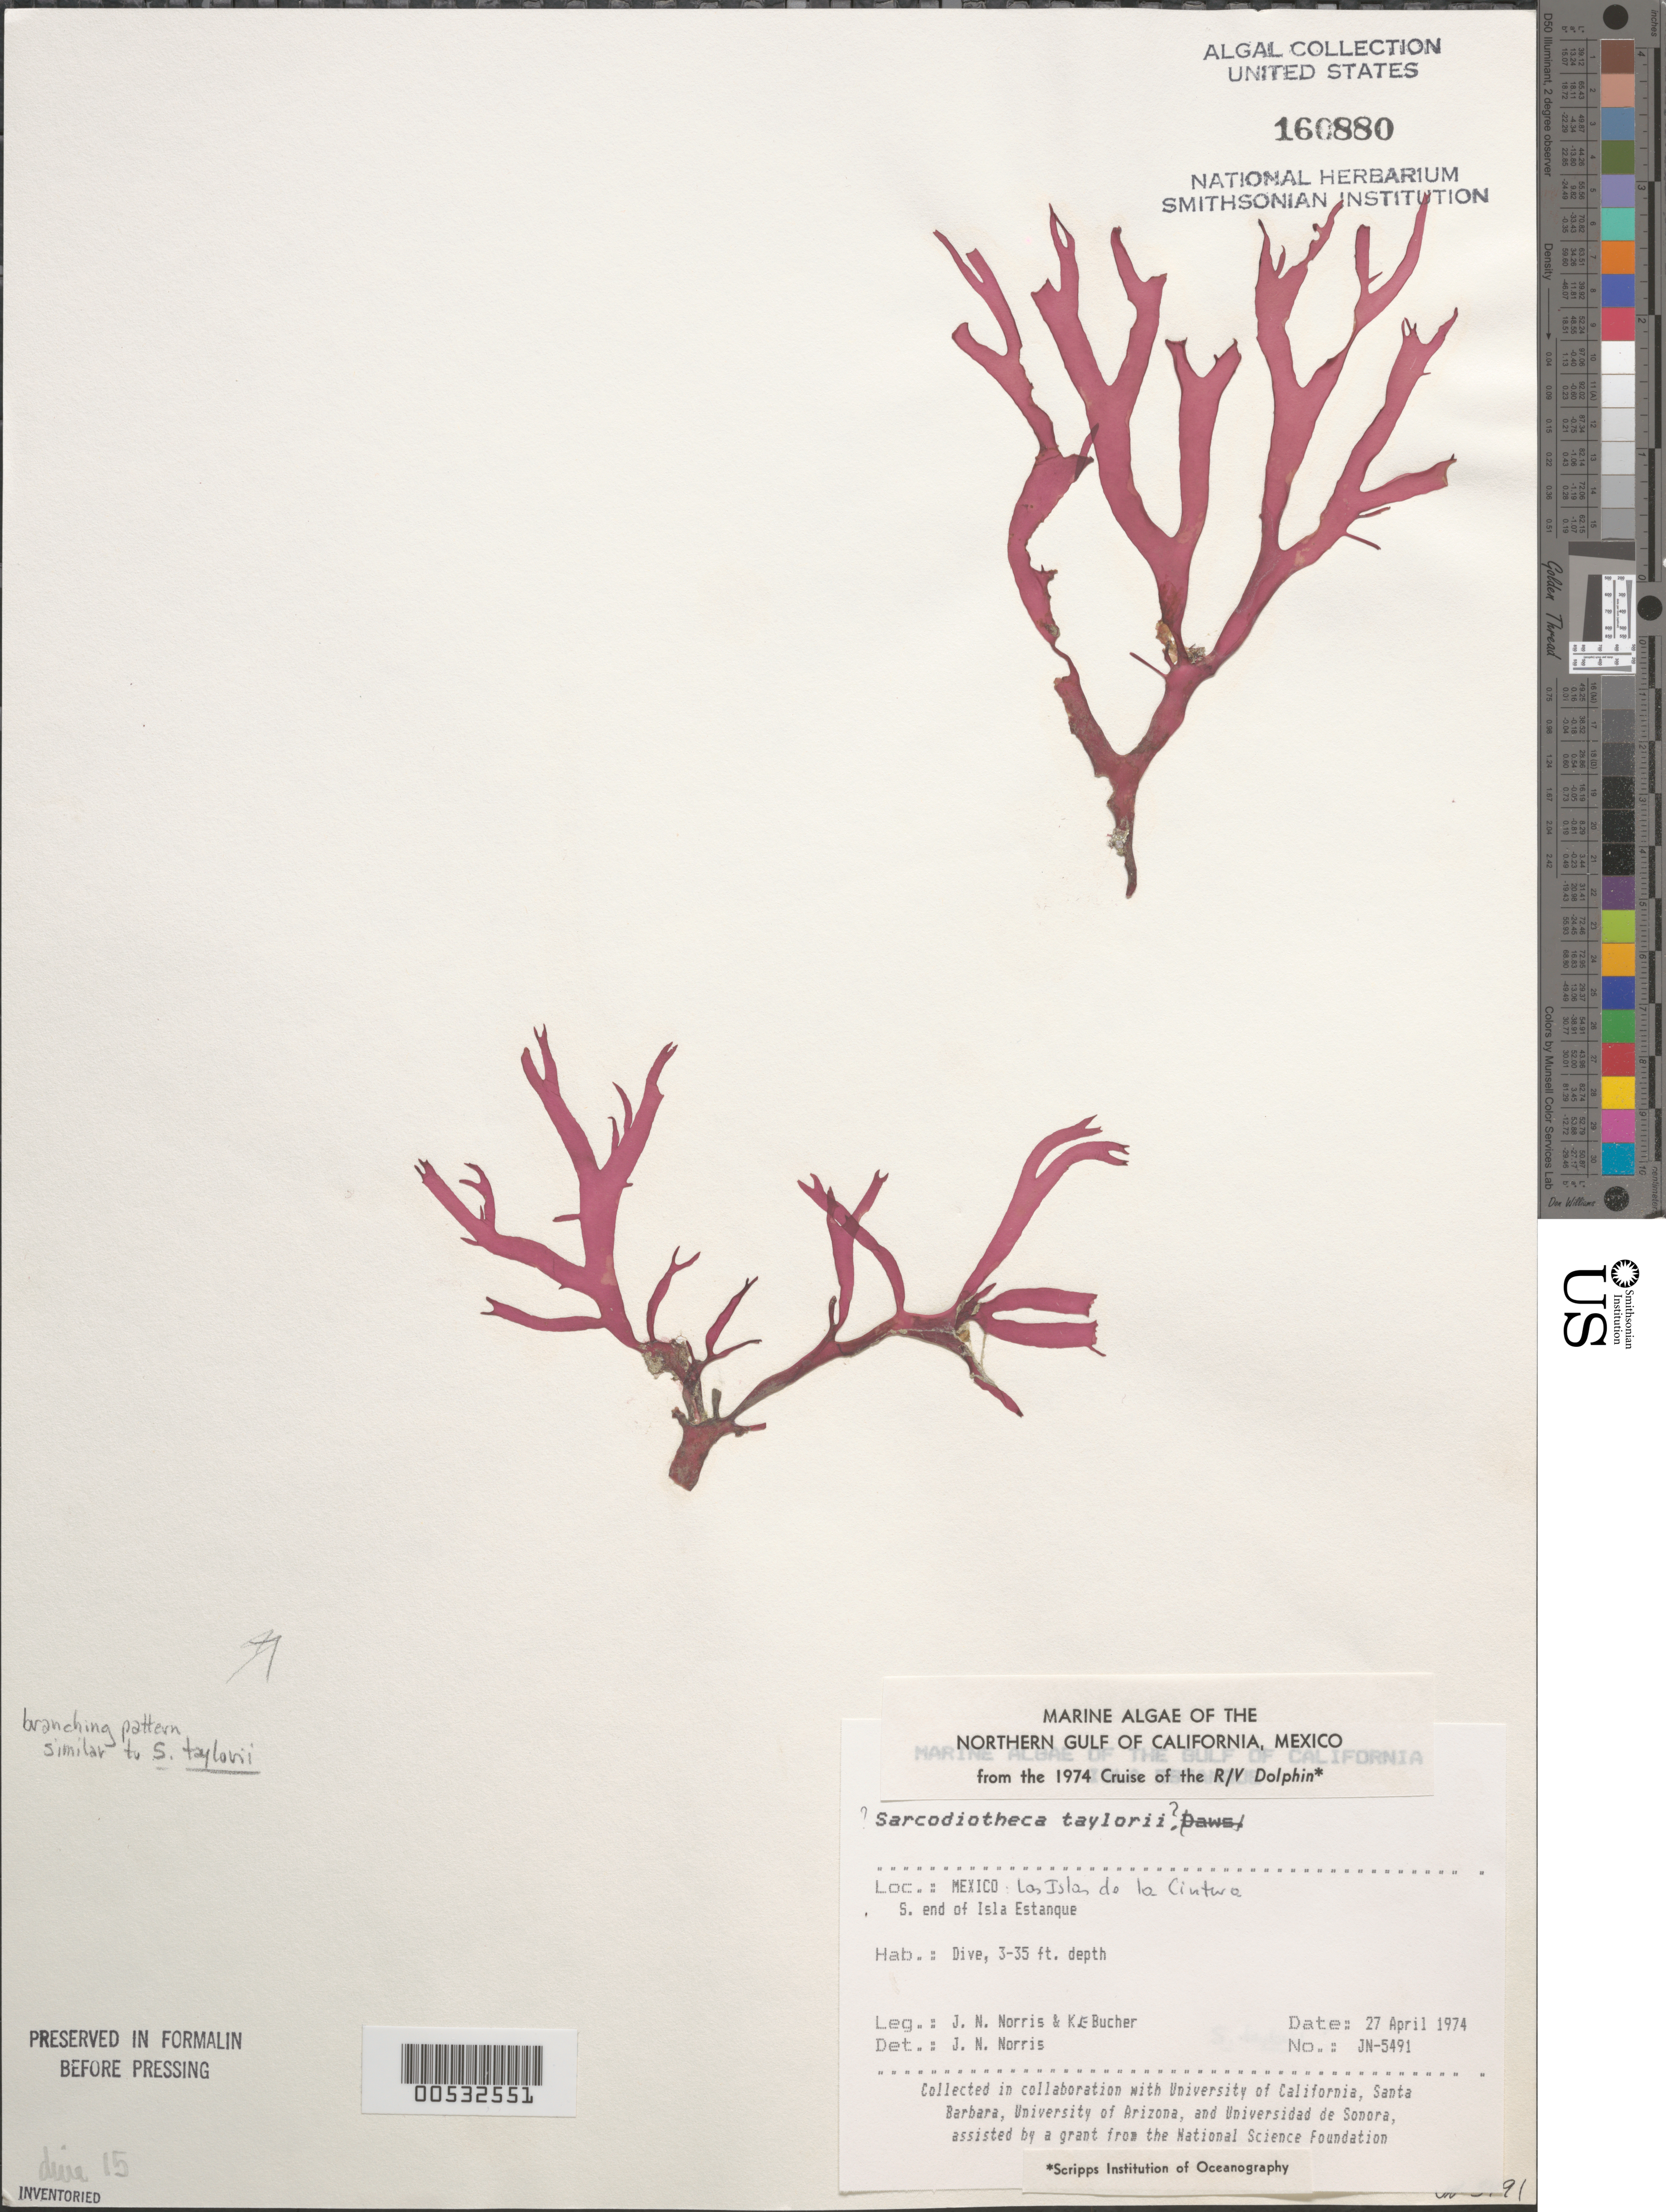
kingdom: Plantae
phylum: Rhodophyta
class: Florideophyceae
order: Gigartinales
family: Solieriaceae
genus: Sarcodiotheca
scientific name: Sarcodiotheca taylorii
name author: E.Y. Dawson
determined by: Norris, James N.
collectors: J. N. Norris & K. E. Bucher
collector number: JN-5491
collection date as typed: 27 Apr 1974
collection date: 1974-04-27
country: Mexico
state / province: Baja California Norte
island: Isla Estanque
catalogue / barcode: US 160880